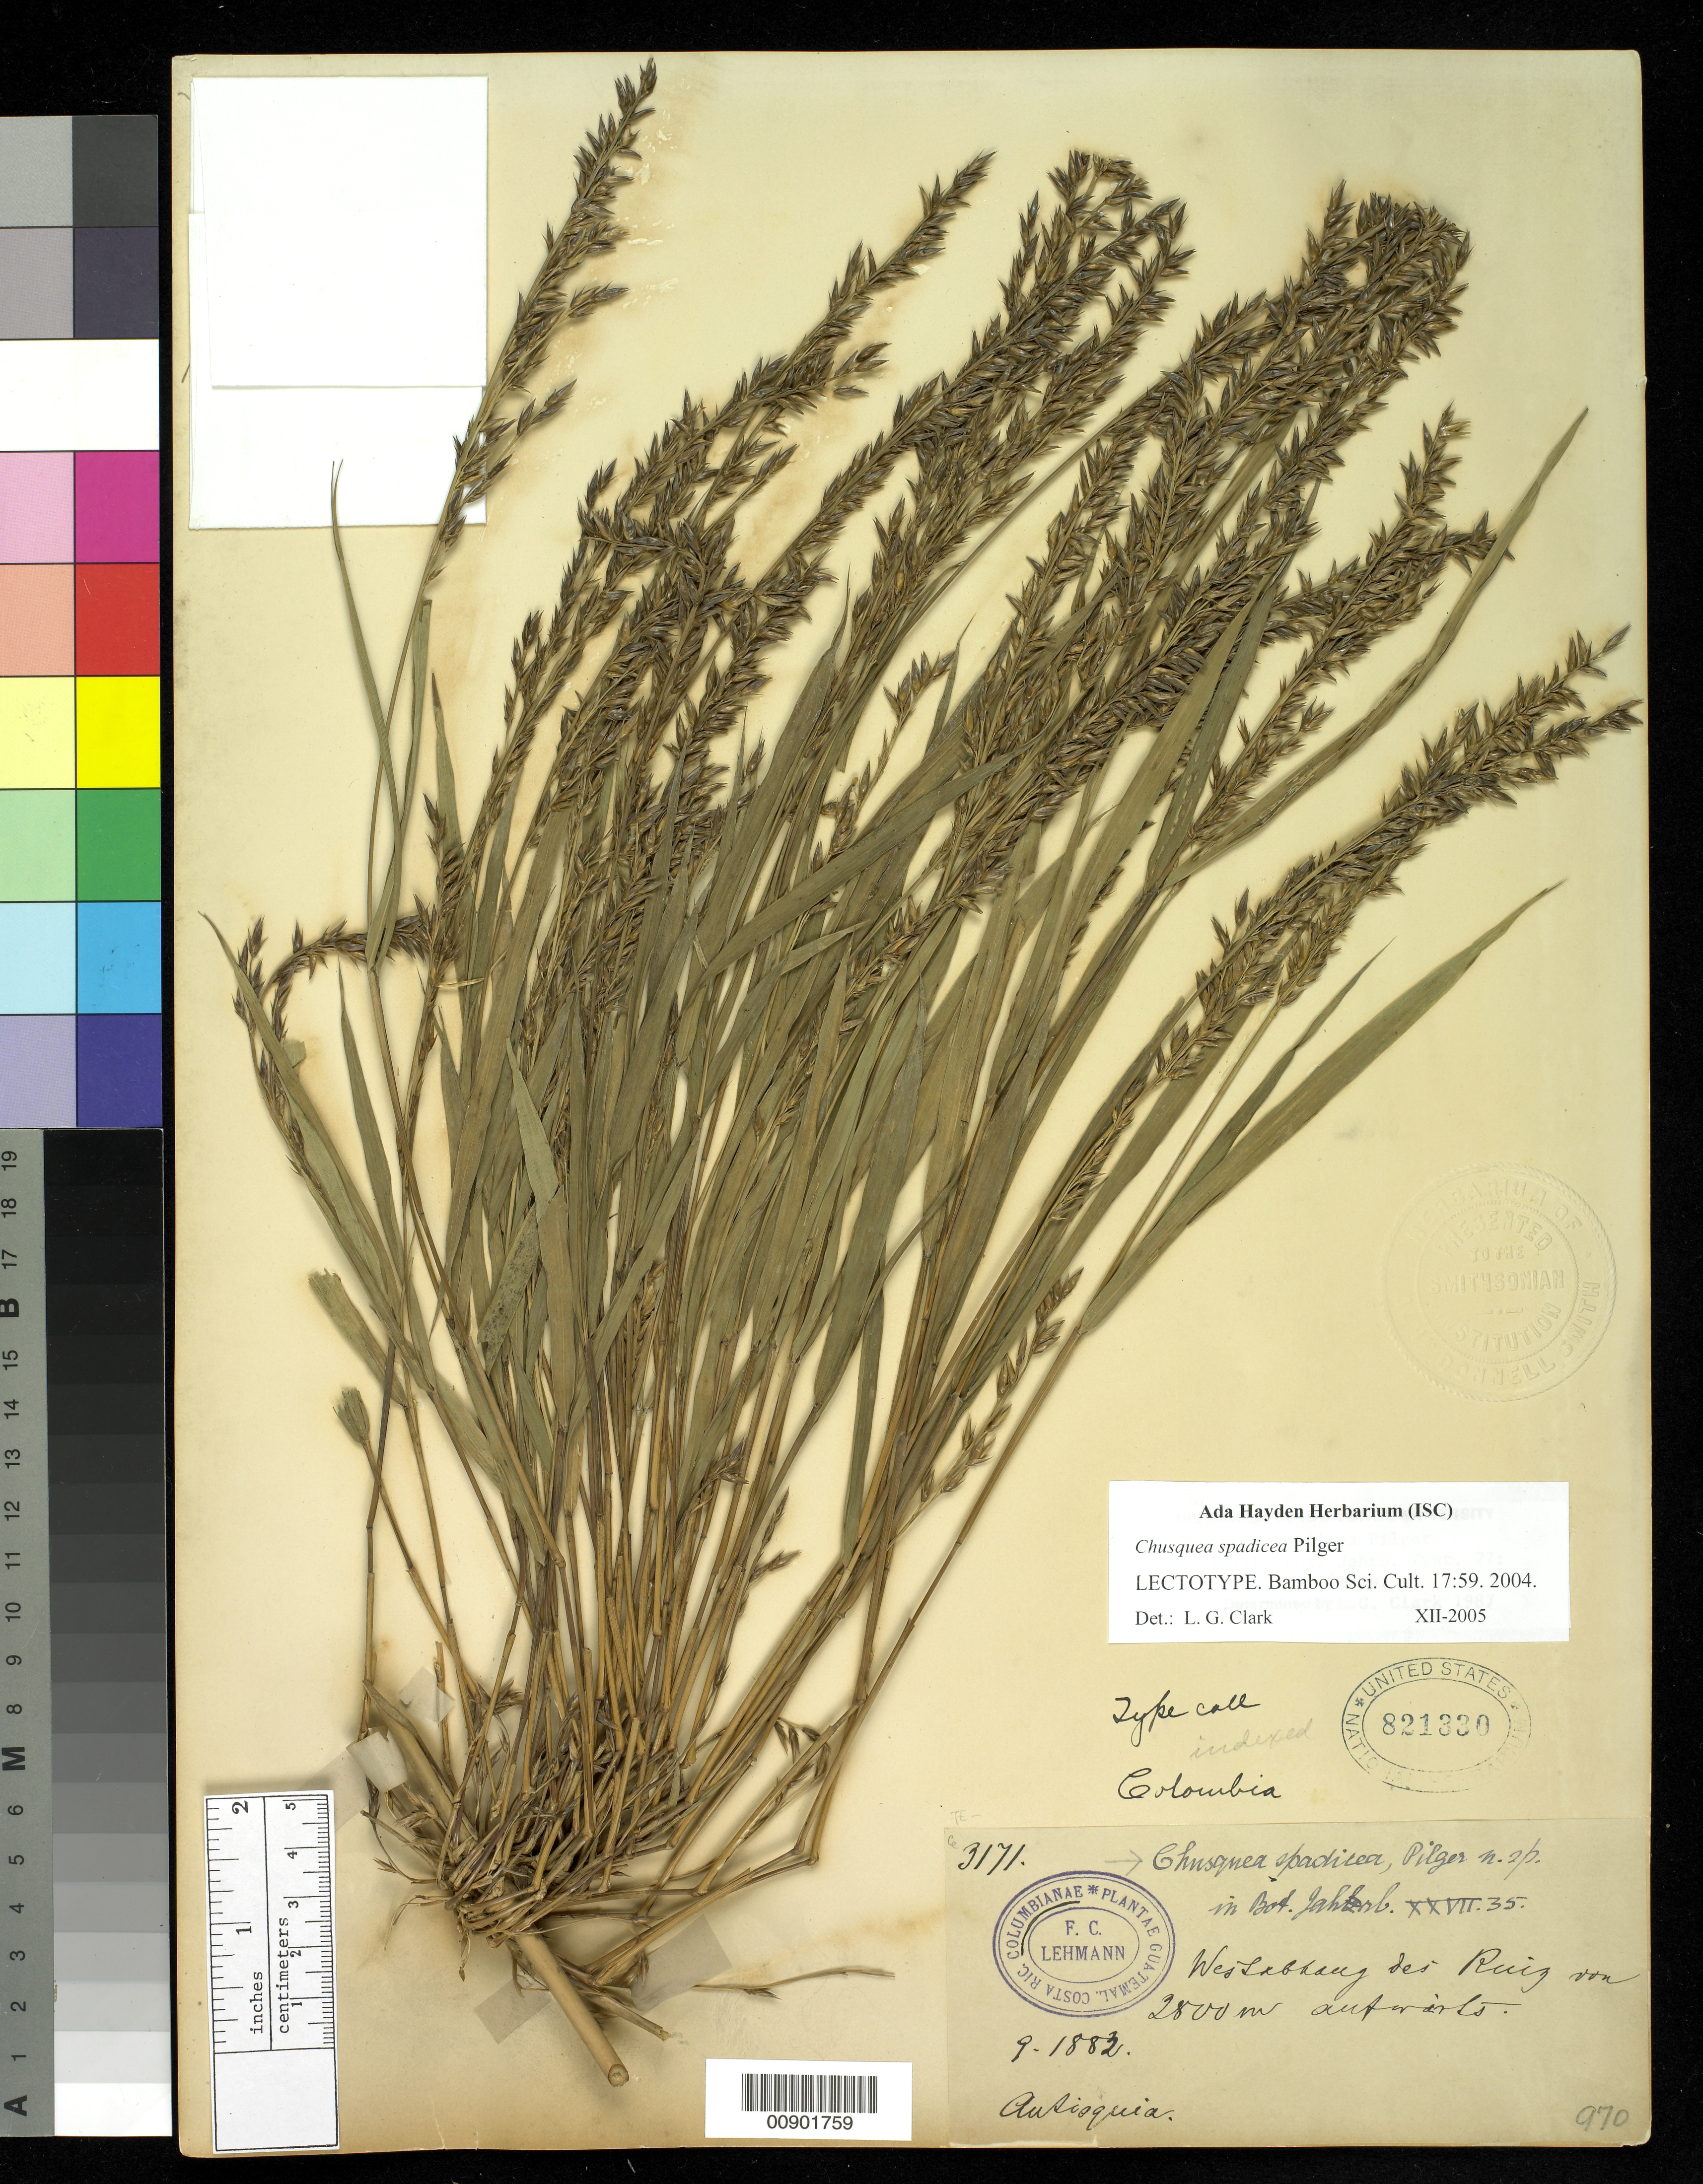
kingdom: Plantae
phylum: Tracheophyta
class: Liliopsida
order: Poales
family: Poaceae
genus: Chusquea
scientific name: Chusquea spadicea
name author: Pilg.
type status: Lectotype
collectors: F. C. Lehmann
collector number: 3171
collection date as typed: Sep 1883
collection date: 1883-09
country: Colombia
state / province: Antioquia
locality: Westabhang bei Ruiz.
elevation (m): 2800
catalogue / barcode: US 821330